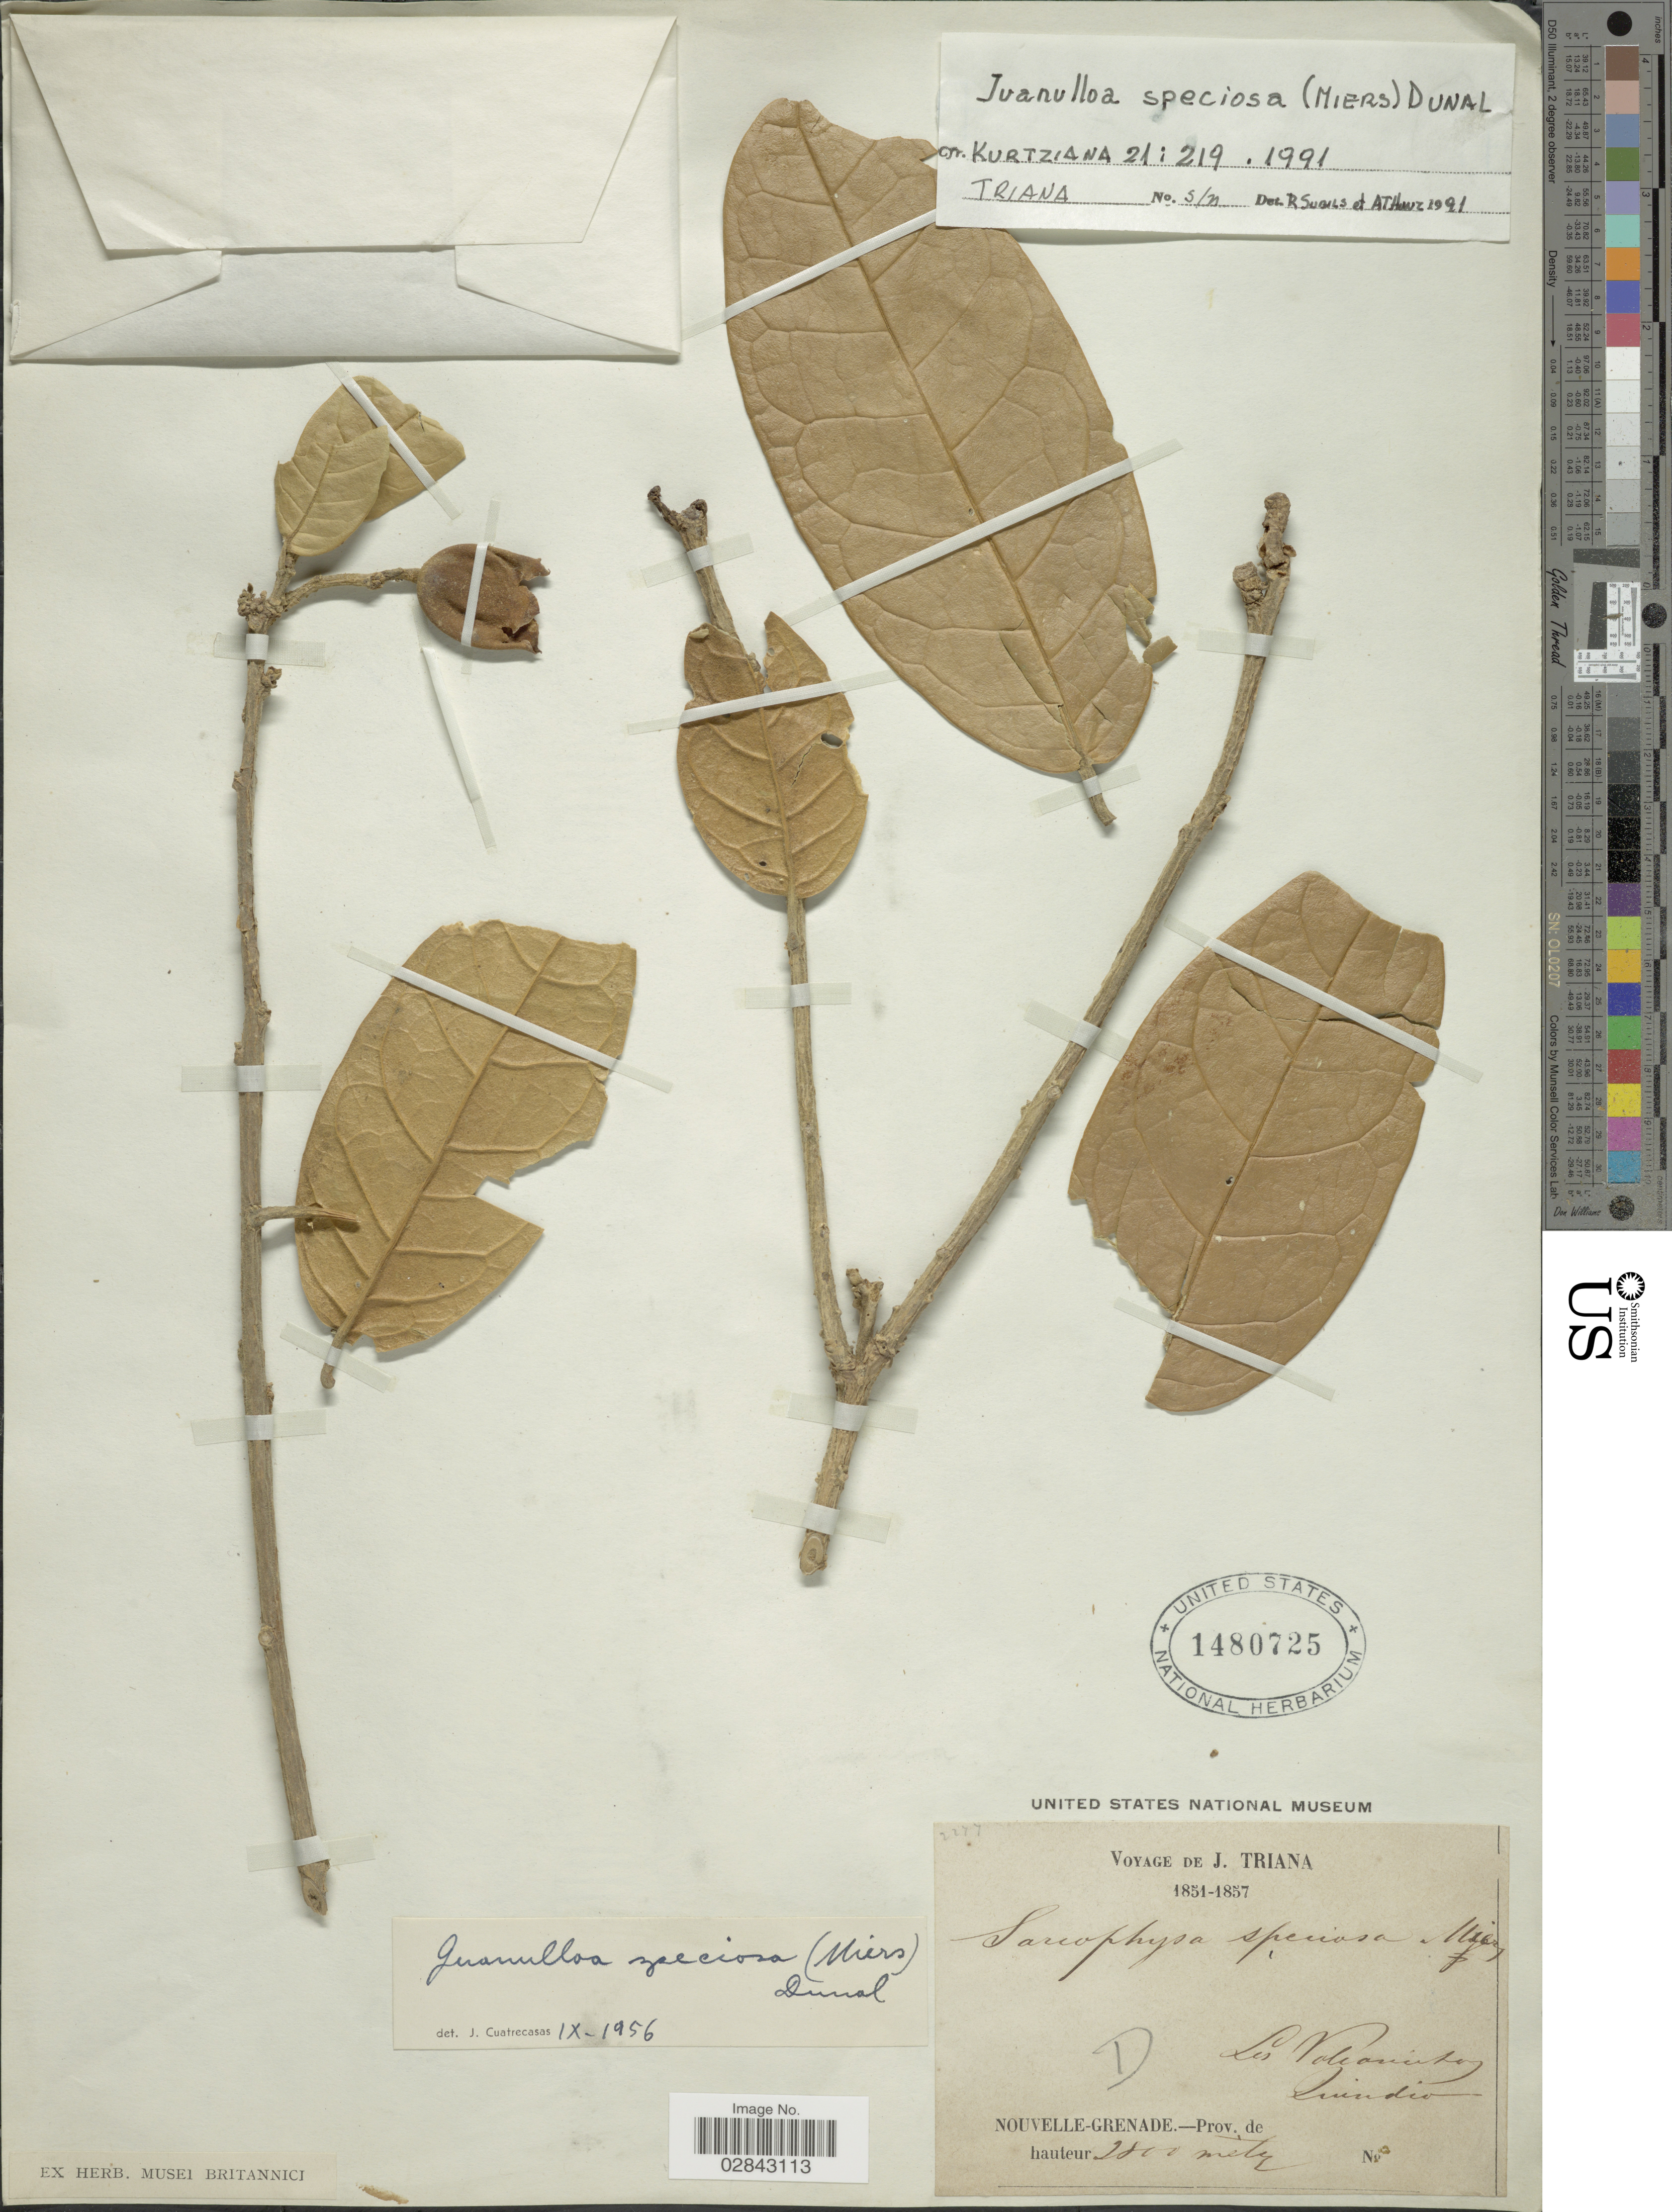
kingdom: Plantae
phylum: Tracheophyta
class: Magnoliopsida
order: Solanales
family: Solanaceae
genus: Juanulloa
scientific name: Juanulloa speciosa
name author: Dunal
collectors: J. Triana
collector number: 2277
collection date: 1851/1857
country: Colombia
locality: Los Volcancitos, Quindio, Nouvelle-Granade. -Prov. de.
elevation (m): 2800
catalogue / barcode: US 1480725